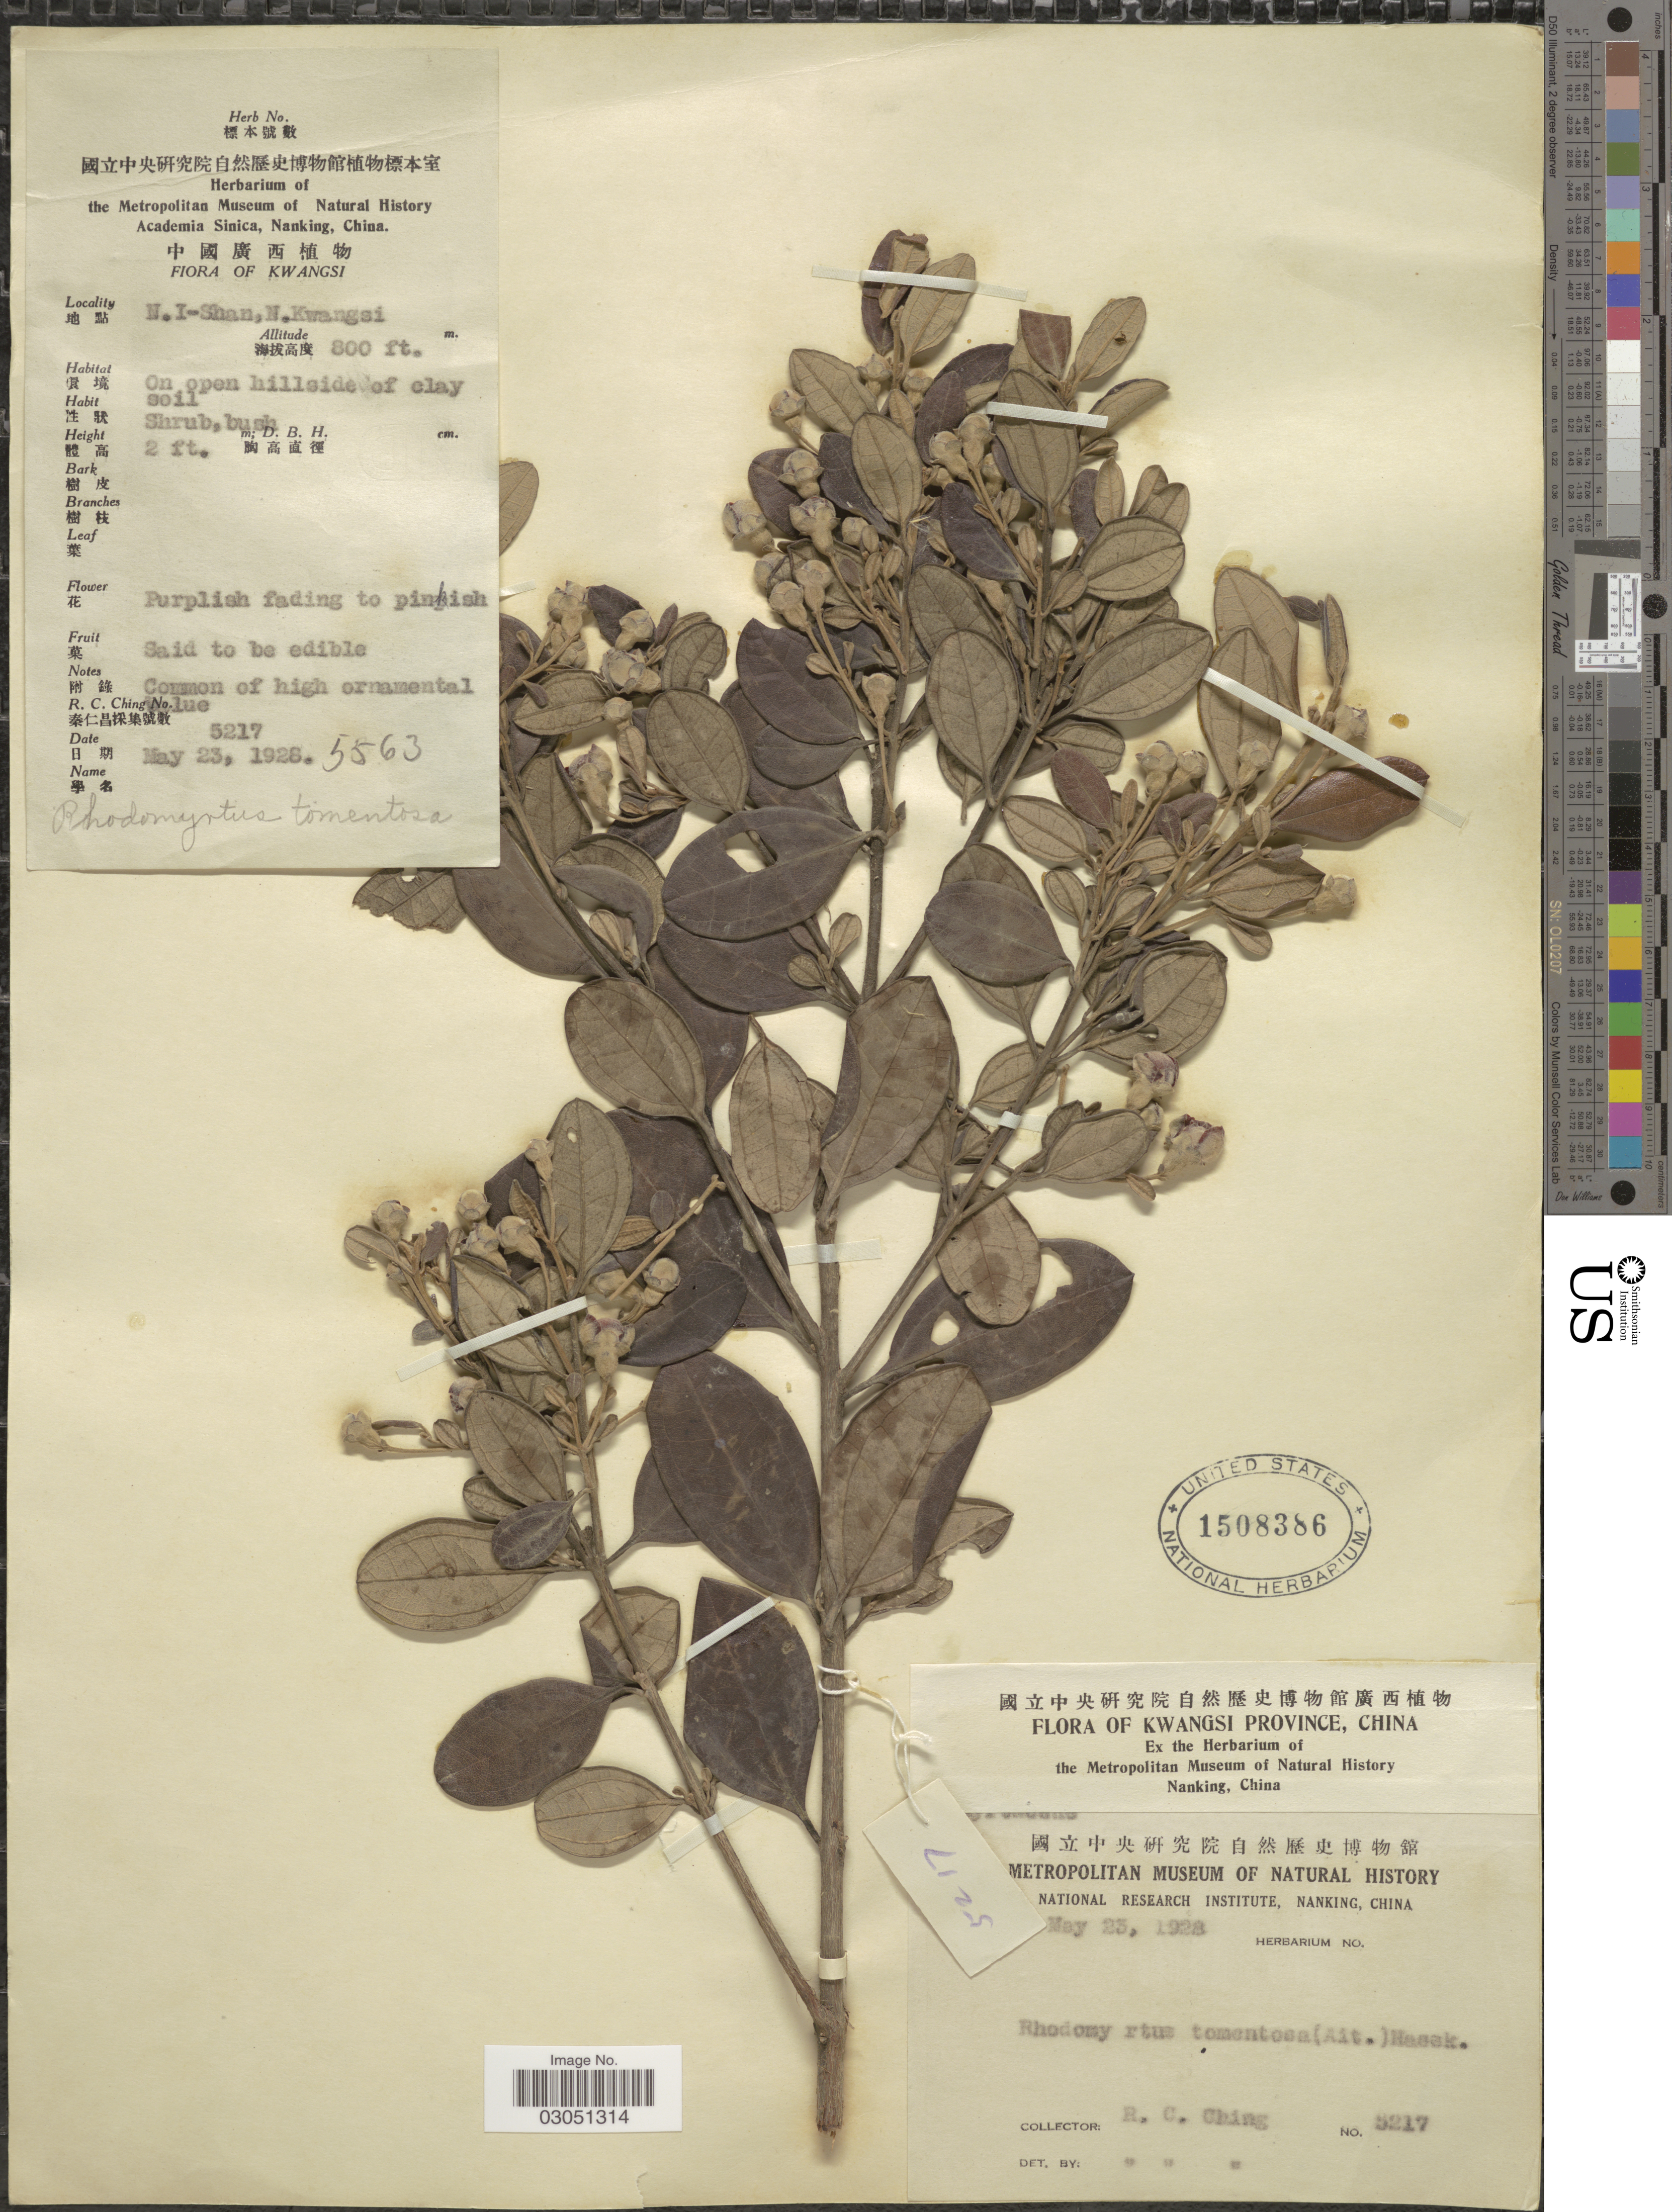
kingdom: Plantae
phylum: Tracheophyta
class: Magnoliopsida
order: Myrtales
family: Myrtaceae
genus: Rhodomyrtus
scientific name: Rhodomyrtus tomentosa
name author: (Aiton) Hassk.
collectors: R. C. Ching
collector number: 5217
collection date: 1928-05-23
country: China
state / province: Guangxi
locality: Kwangsi Province, N.I-Shan, N. Kwangsi.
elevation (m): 244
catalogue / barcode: US 1508386